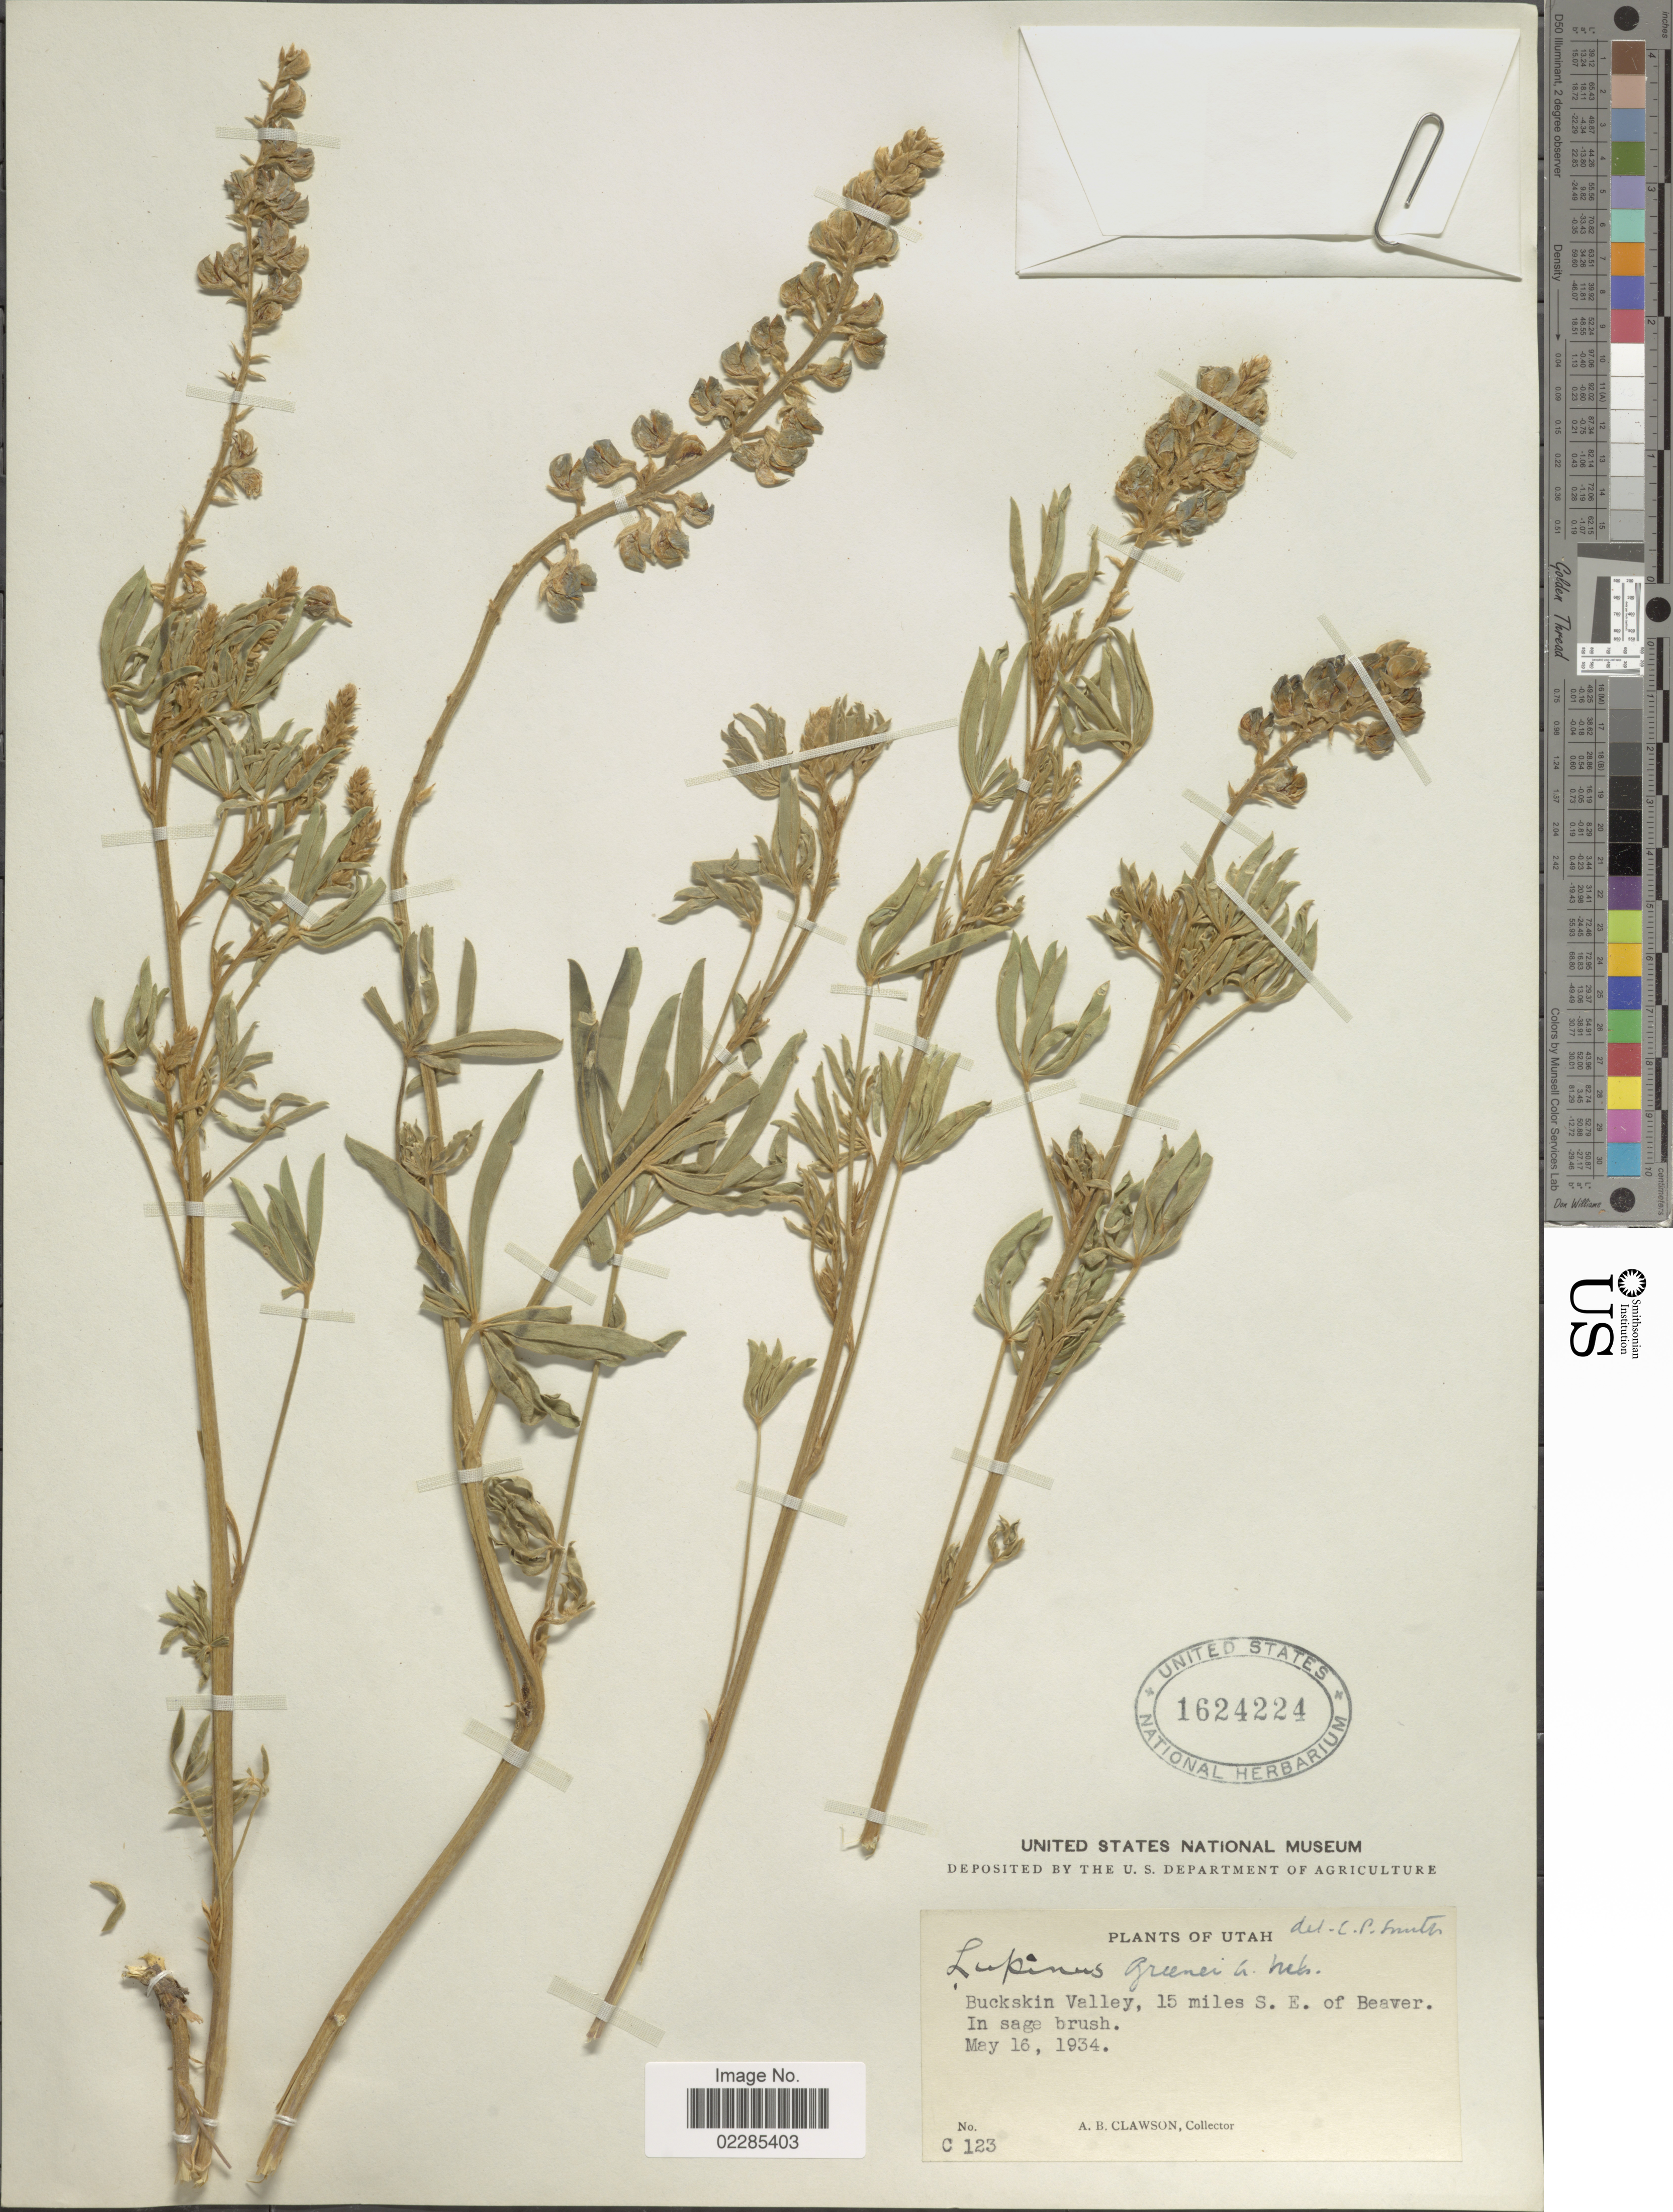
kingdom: Plantae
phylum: Tracheophyta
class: Magnoliopsida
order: Fabales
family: Fabaceae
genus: Lupinus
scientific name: Lupinus greenei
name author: A. Nelson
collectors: A. Clawson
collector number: C 123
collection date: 1934-05-16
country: United States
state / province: Utah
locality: Buckskin Valley, 15 mile S.E. of Beaver. In sage brush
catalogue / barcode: US 1624224